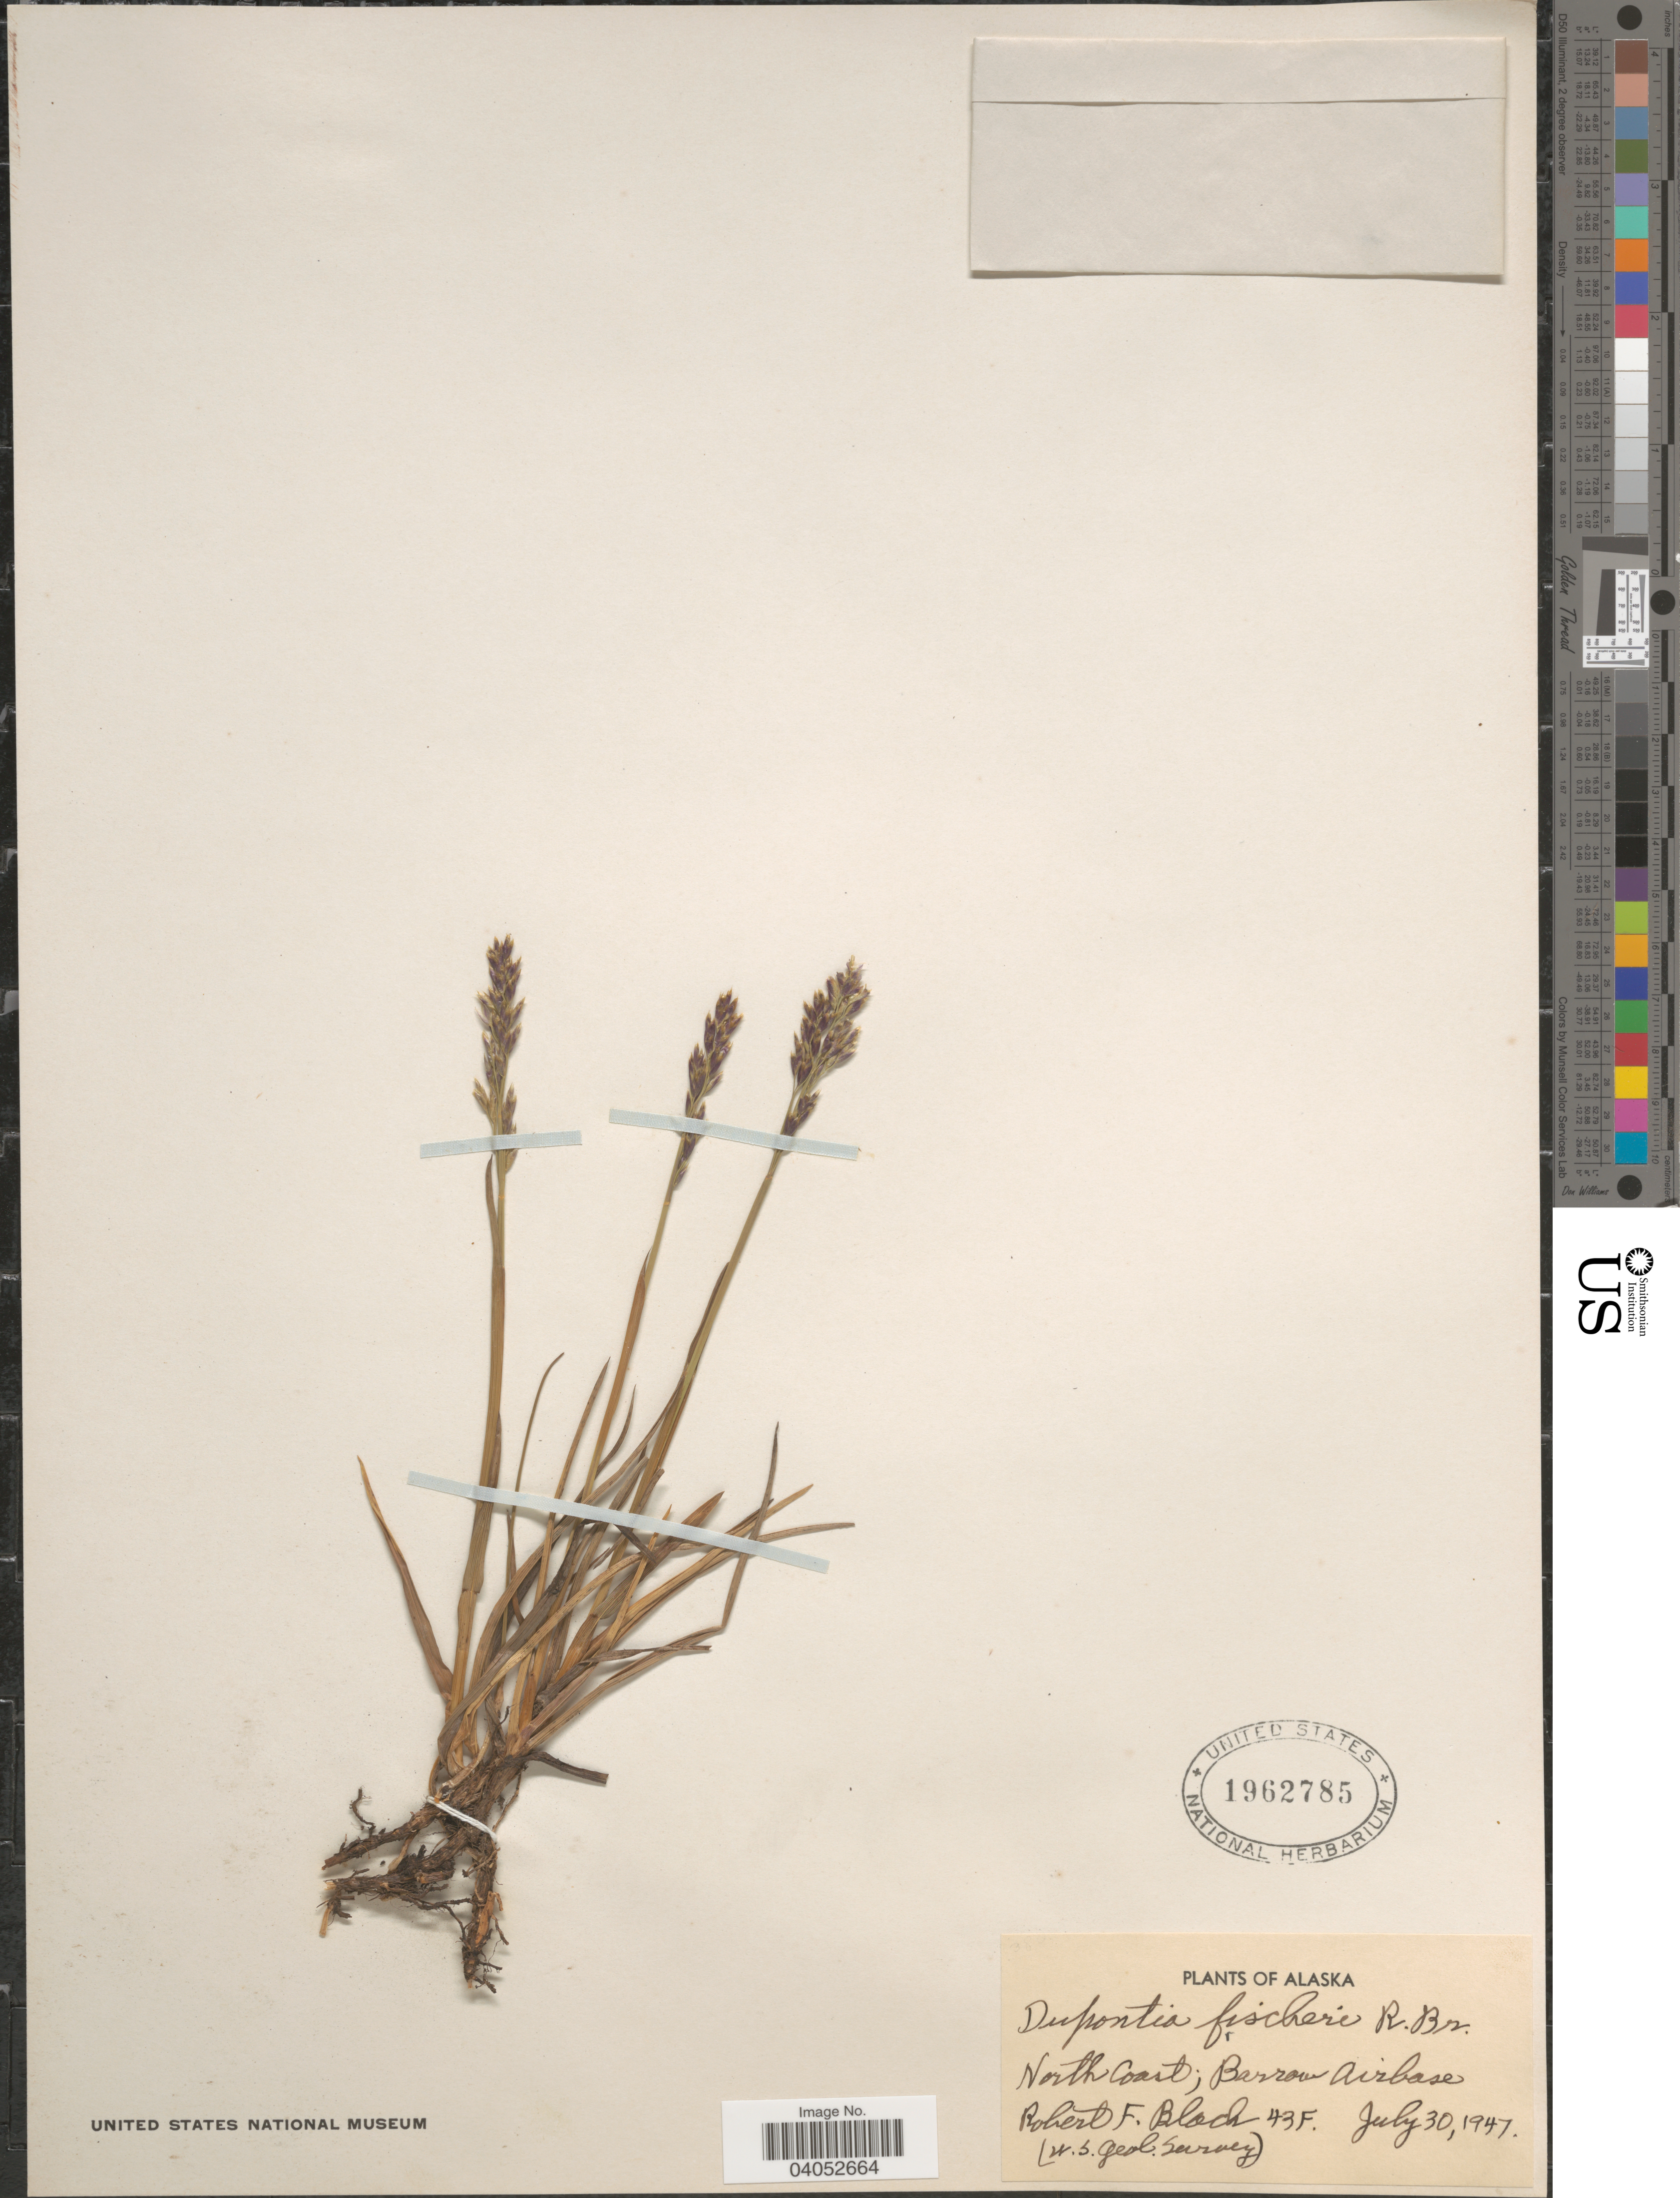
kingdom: Plantae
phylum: Tracheophyta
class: Liliopsida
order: Poales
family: Poaceae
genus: Dupontia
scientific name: Dupontia micrantha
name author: Holm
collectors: R. F. Black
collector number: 43F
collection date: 1947-07-30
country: United States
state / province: Alaska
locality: North Coast, Barrow Airbase.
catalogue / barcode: US 1962785